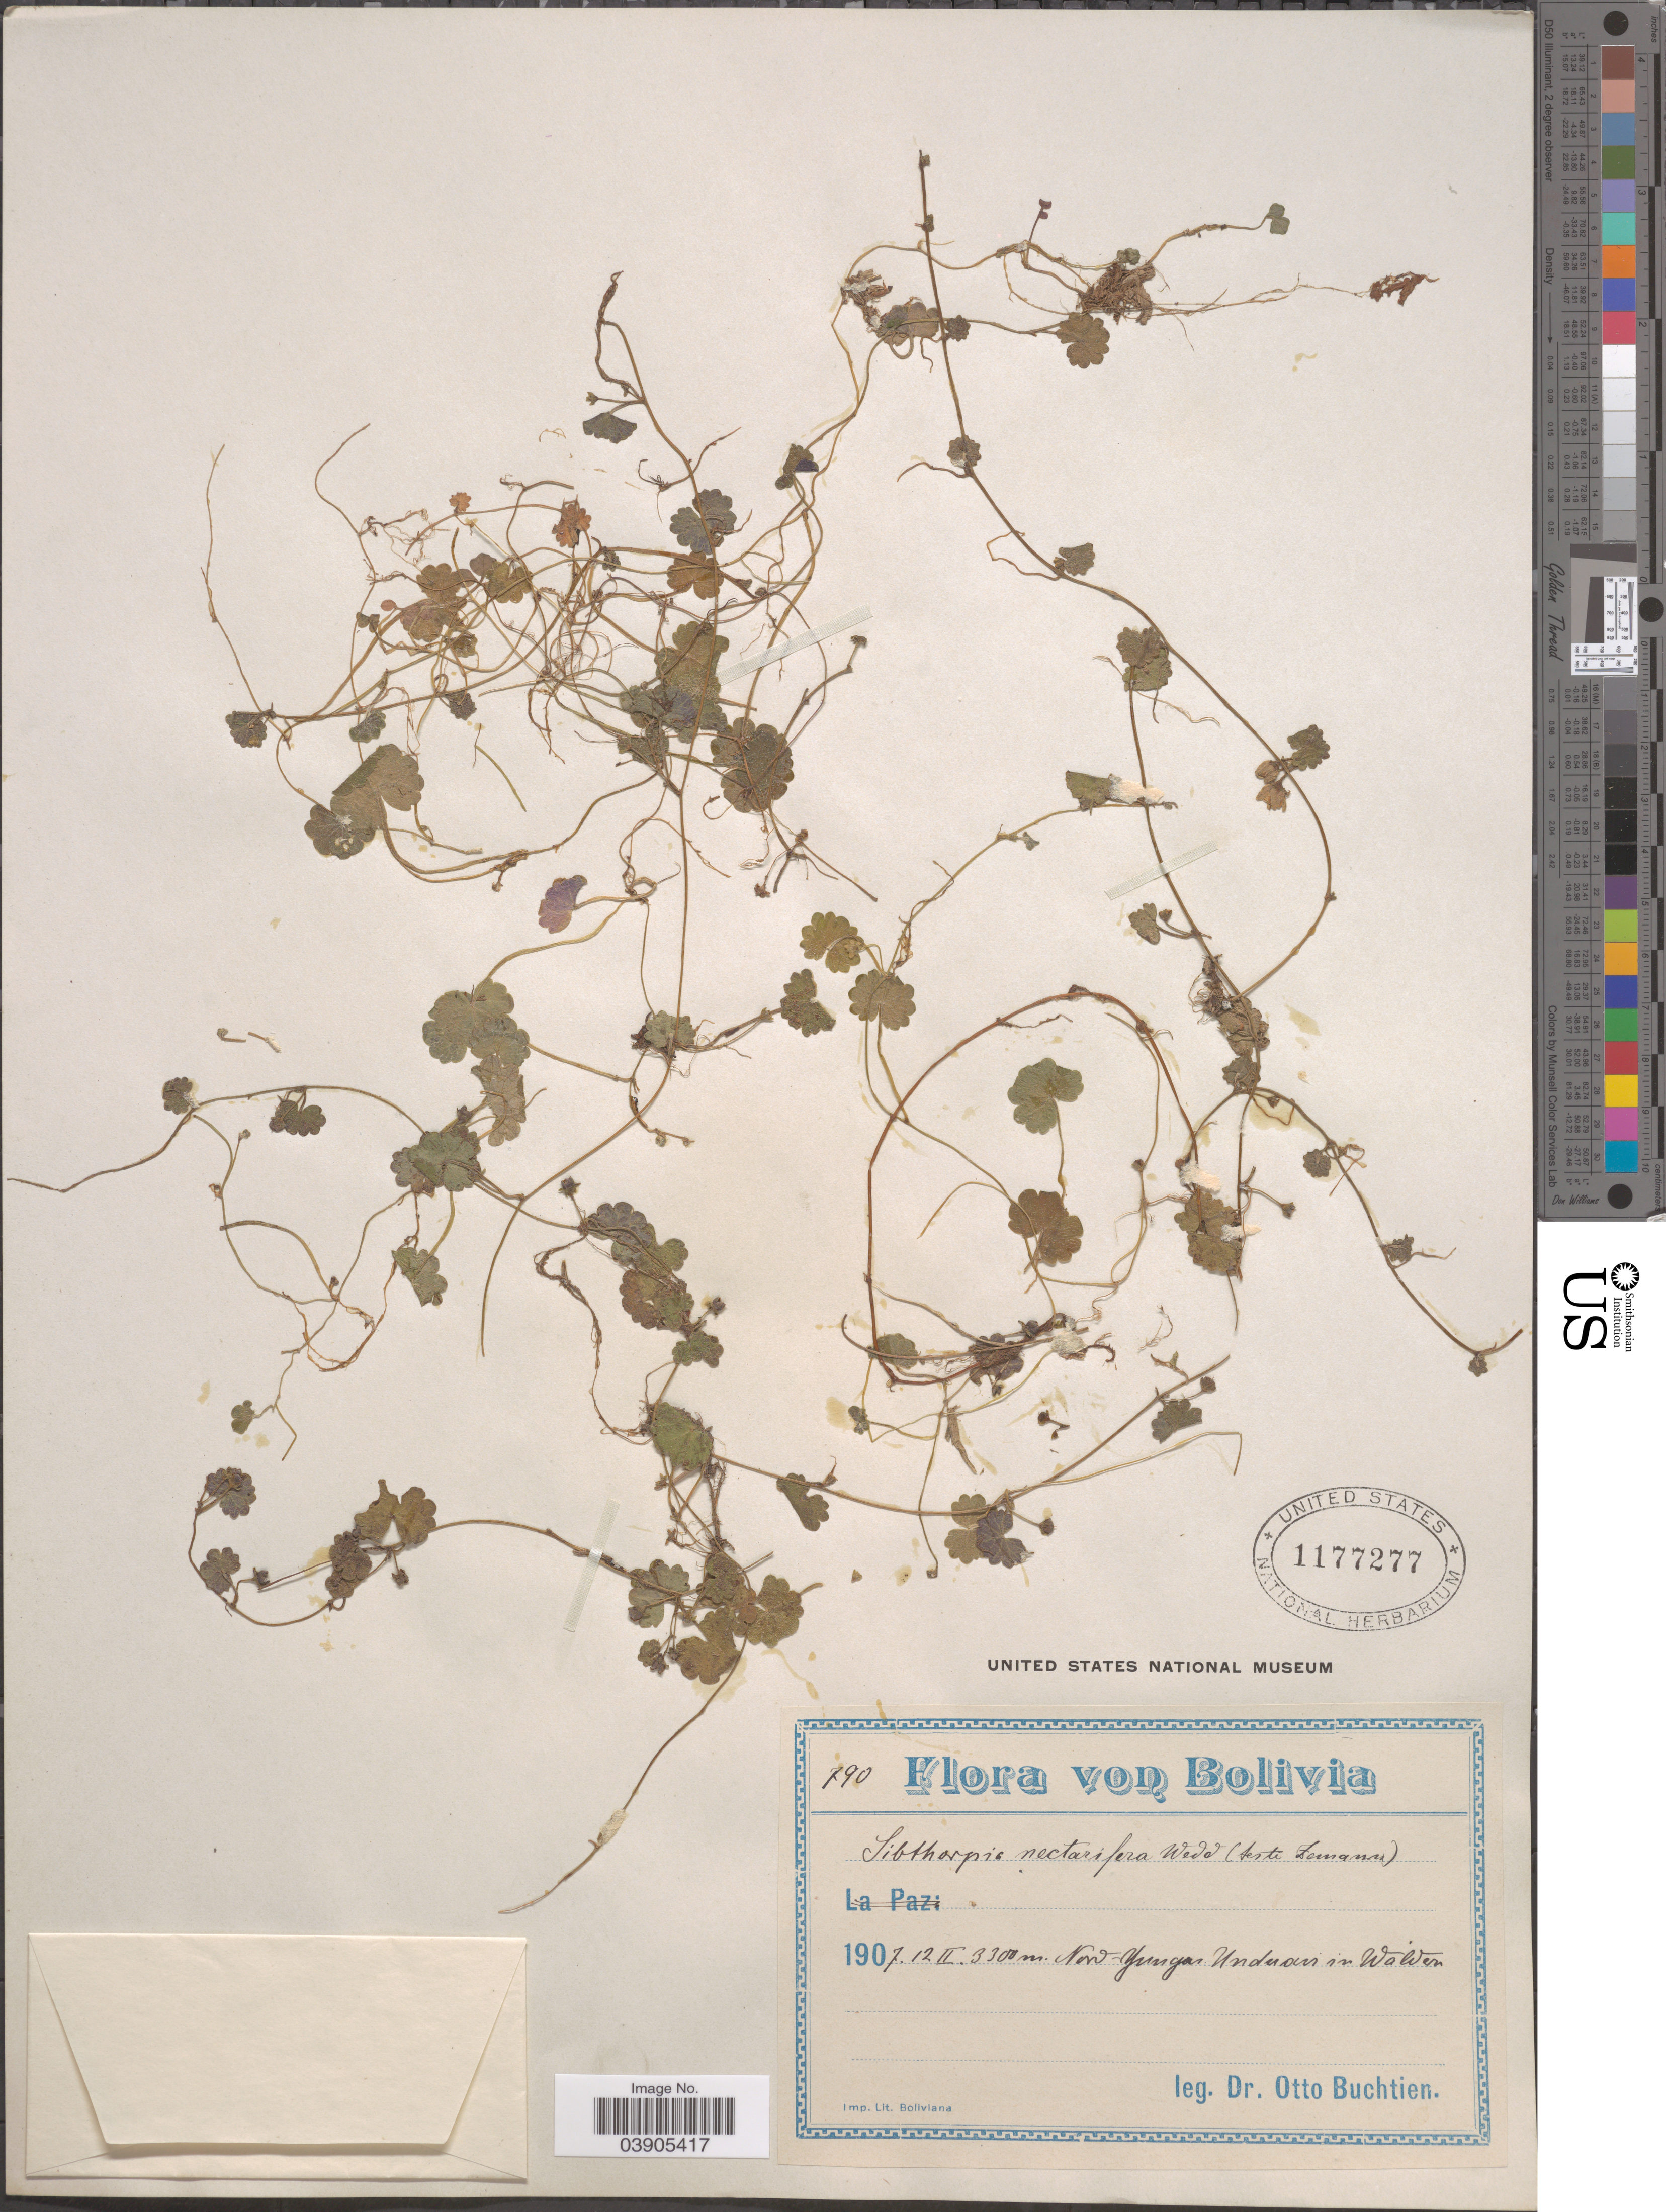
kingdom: Plantae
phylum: Tracheophyta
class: Magnoliopsida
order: Lamiales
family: Plantaginaceae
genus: Sibthorpia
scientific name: Sibthorpia repens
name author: (L.) Kuntze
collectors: O. Buchtien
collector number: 190*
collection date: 1907-02-12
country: Bolivia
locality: Nord-Yungas Unduavi in Walden.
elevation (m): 3300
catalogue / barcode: US 1177277